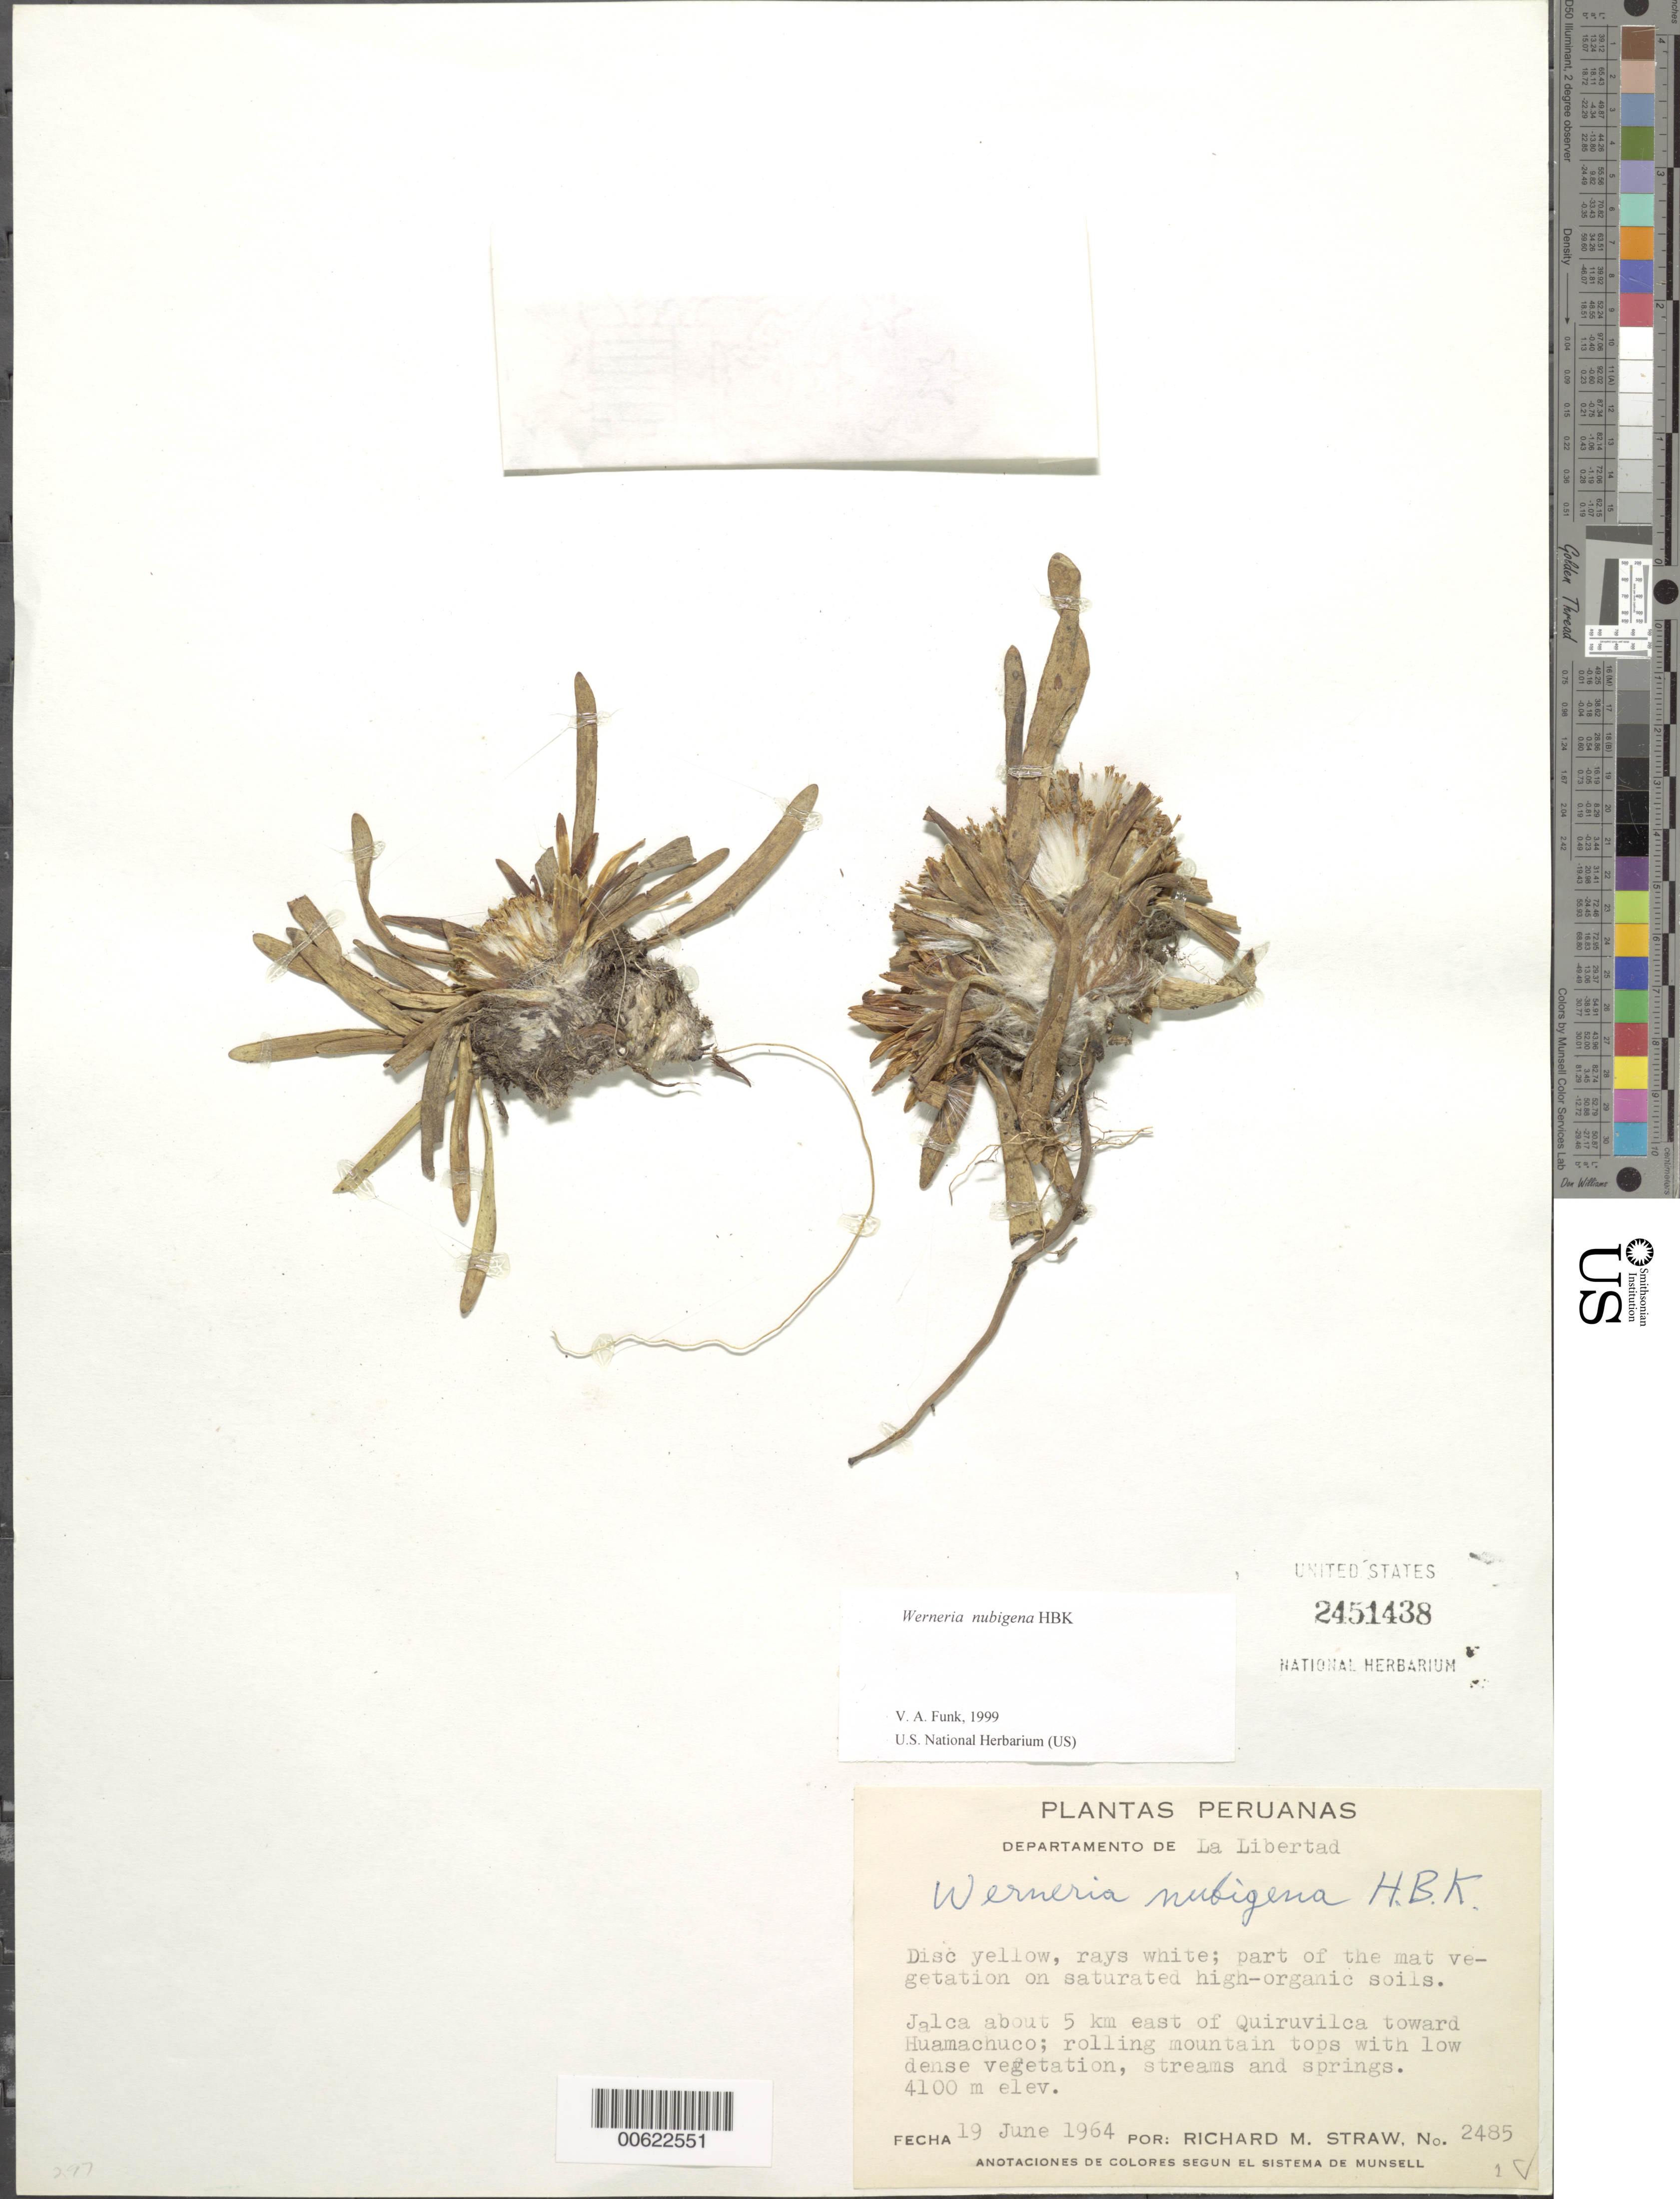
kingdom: Plantae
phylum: Tracheophyta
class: Magnoliopsida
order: Asterales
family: Asteraceae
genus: Werneria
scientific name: Werneria nubigena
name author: Kunth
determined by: Funk, Vicki A., (BOT), Smithsonian Institution - National Museum of Natural History (UNITED STATES)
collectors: R. M. Straw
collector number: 2485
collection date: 1964-06-19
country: Peru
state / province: La Libertad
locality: Quiruvilca, 5 km E, toward Huamachuco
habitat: Rolling mountain tops with low, dense vegetation, streams and springs. Part of mat vegetation on saturated high-organic soils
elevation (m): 4100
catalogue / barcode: US 2451438